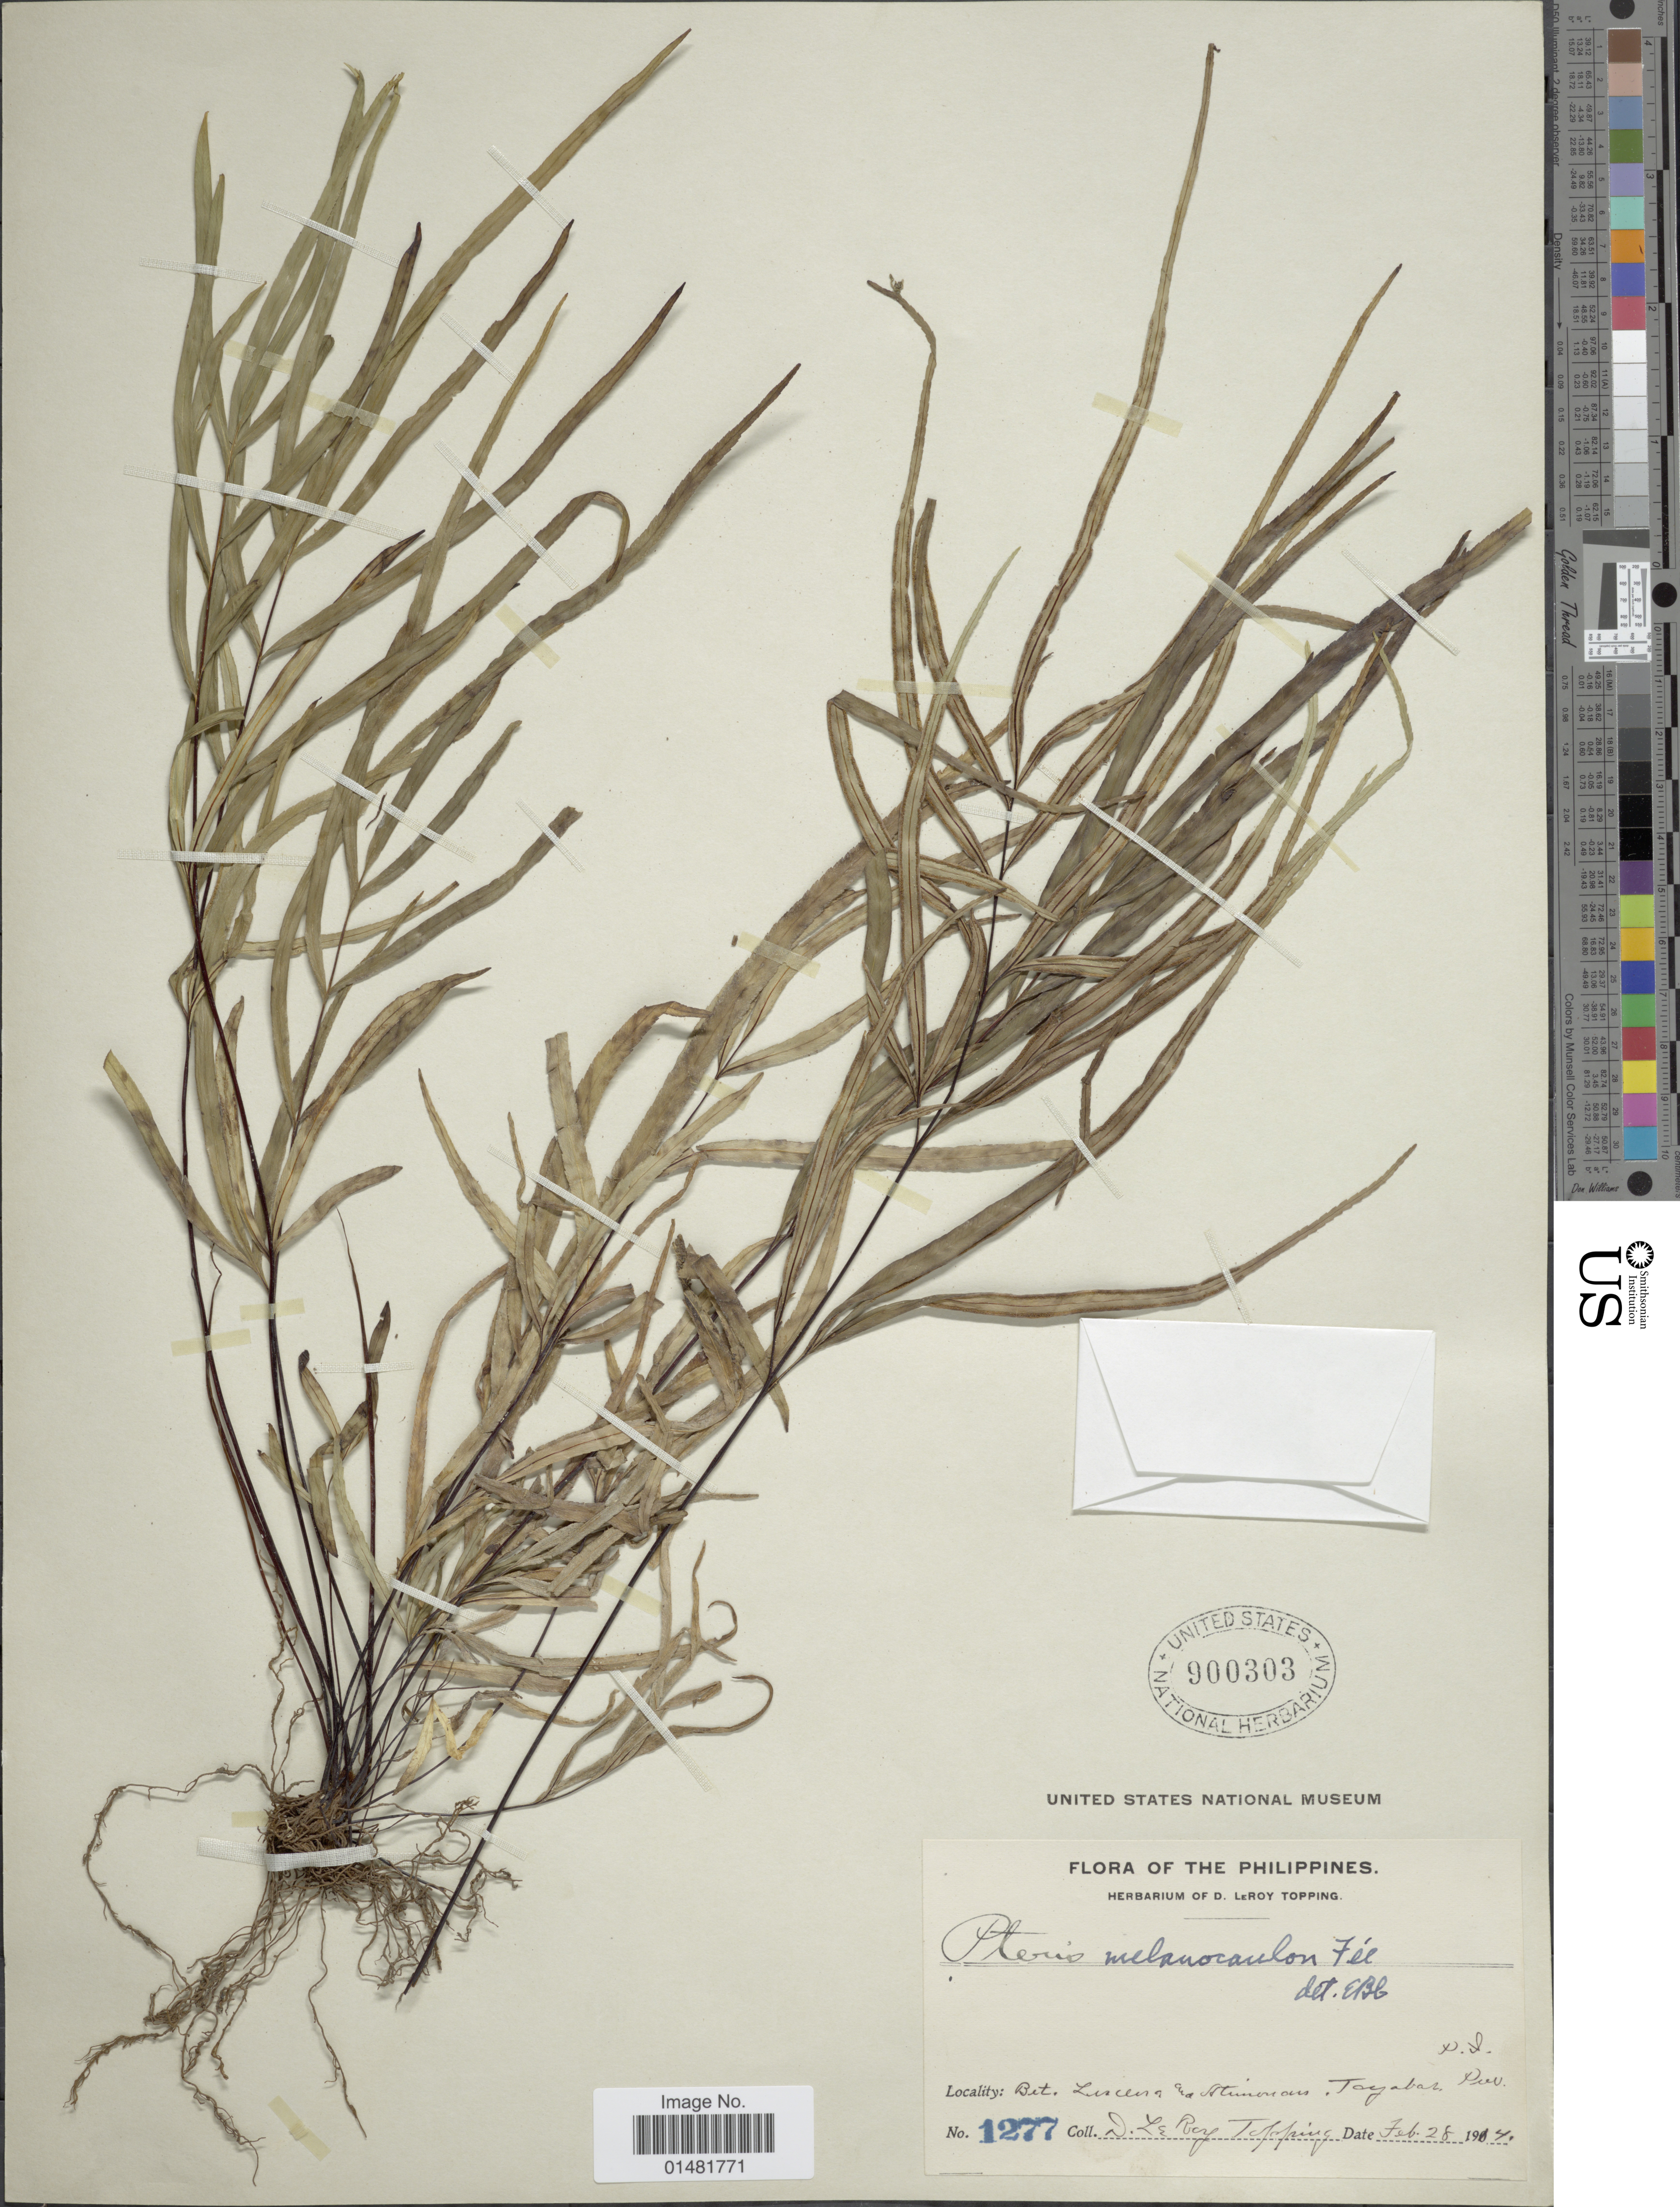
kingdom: Plantae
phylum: Tracheophyta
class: Polypodiopsida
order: Polypodiales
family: Pteridaceae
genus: Pteris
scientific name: Pteris melanocaulon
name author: Fée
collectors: D. L. Topping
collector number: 1277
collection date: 1914-02-28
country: Philippines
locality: Bet. Lucena and Atimonan, Tayabas Prov.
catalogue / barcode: US 900303